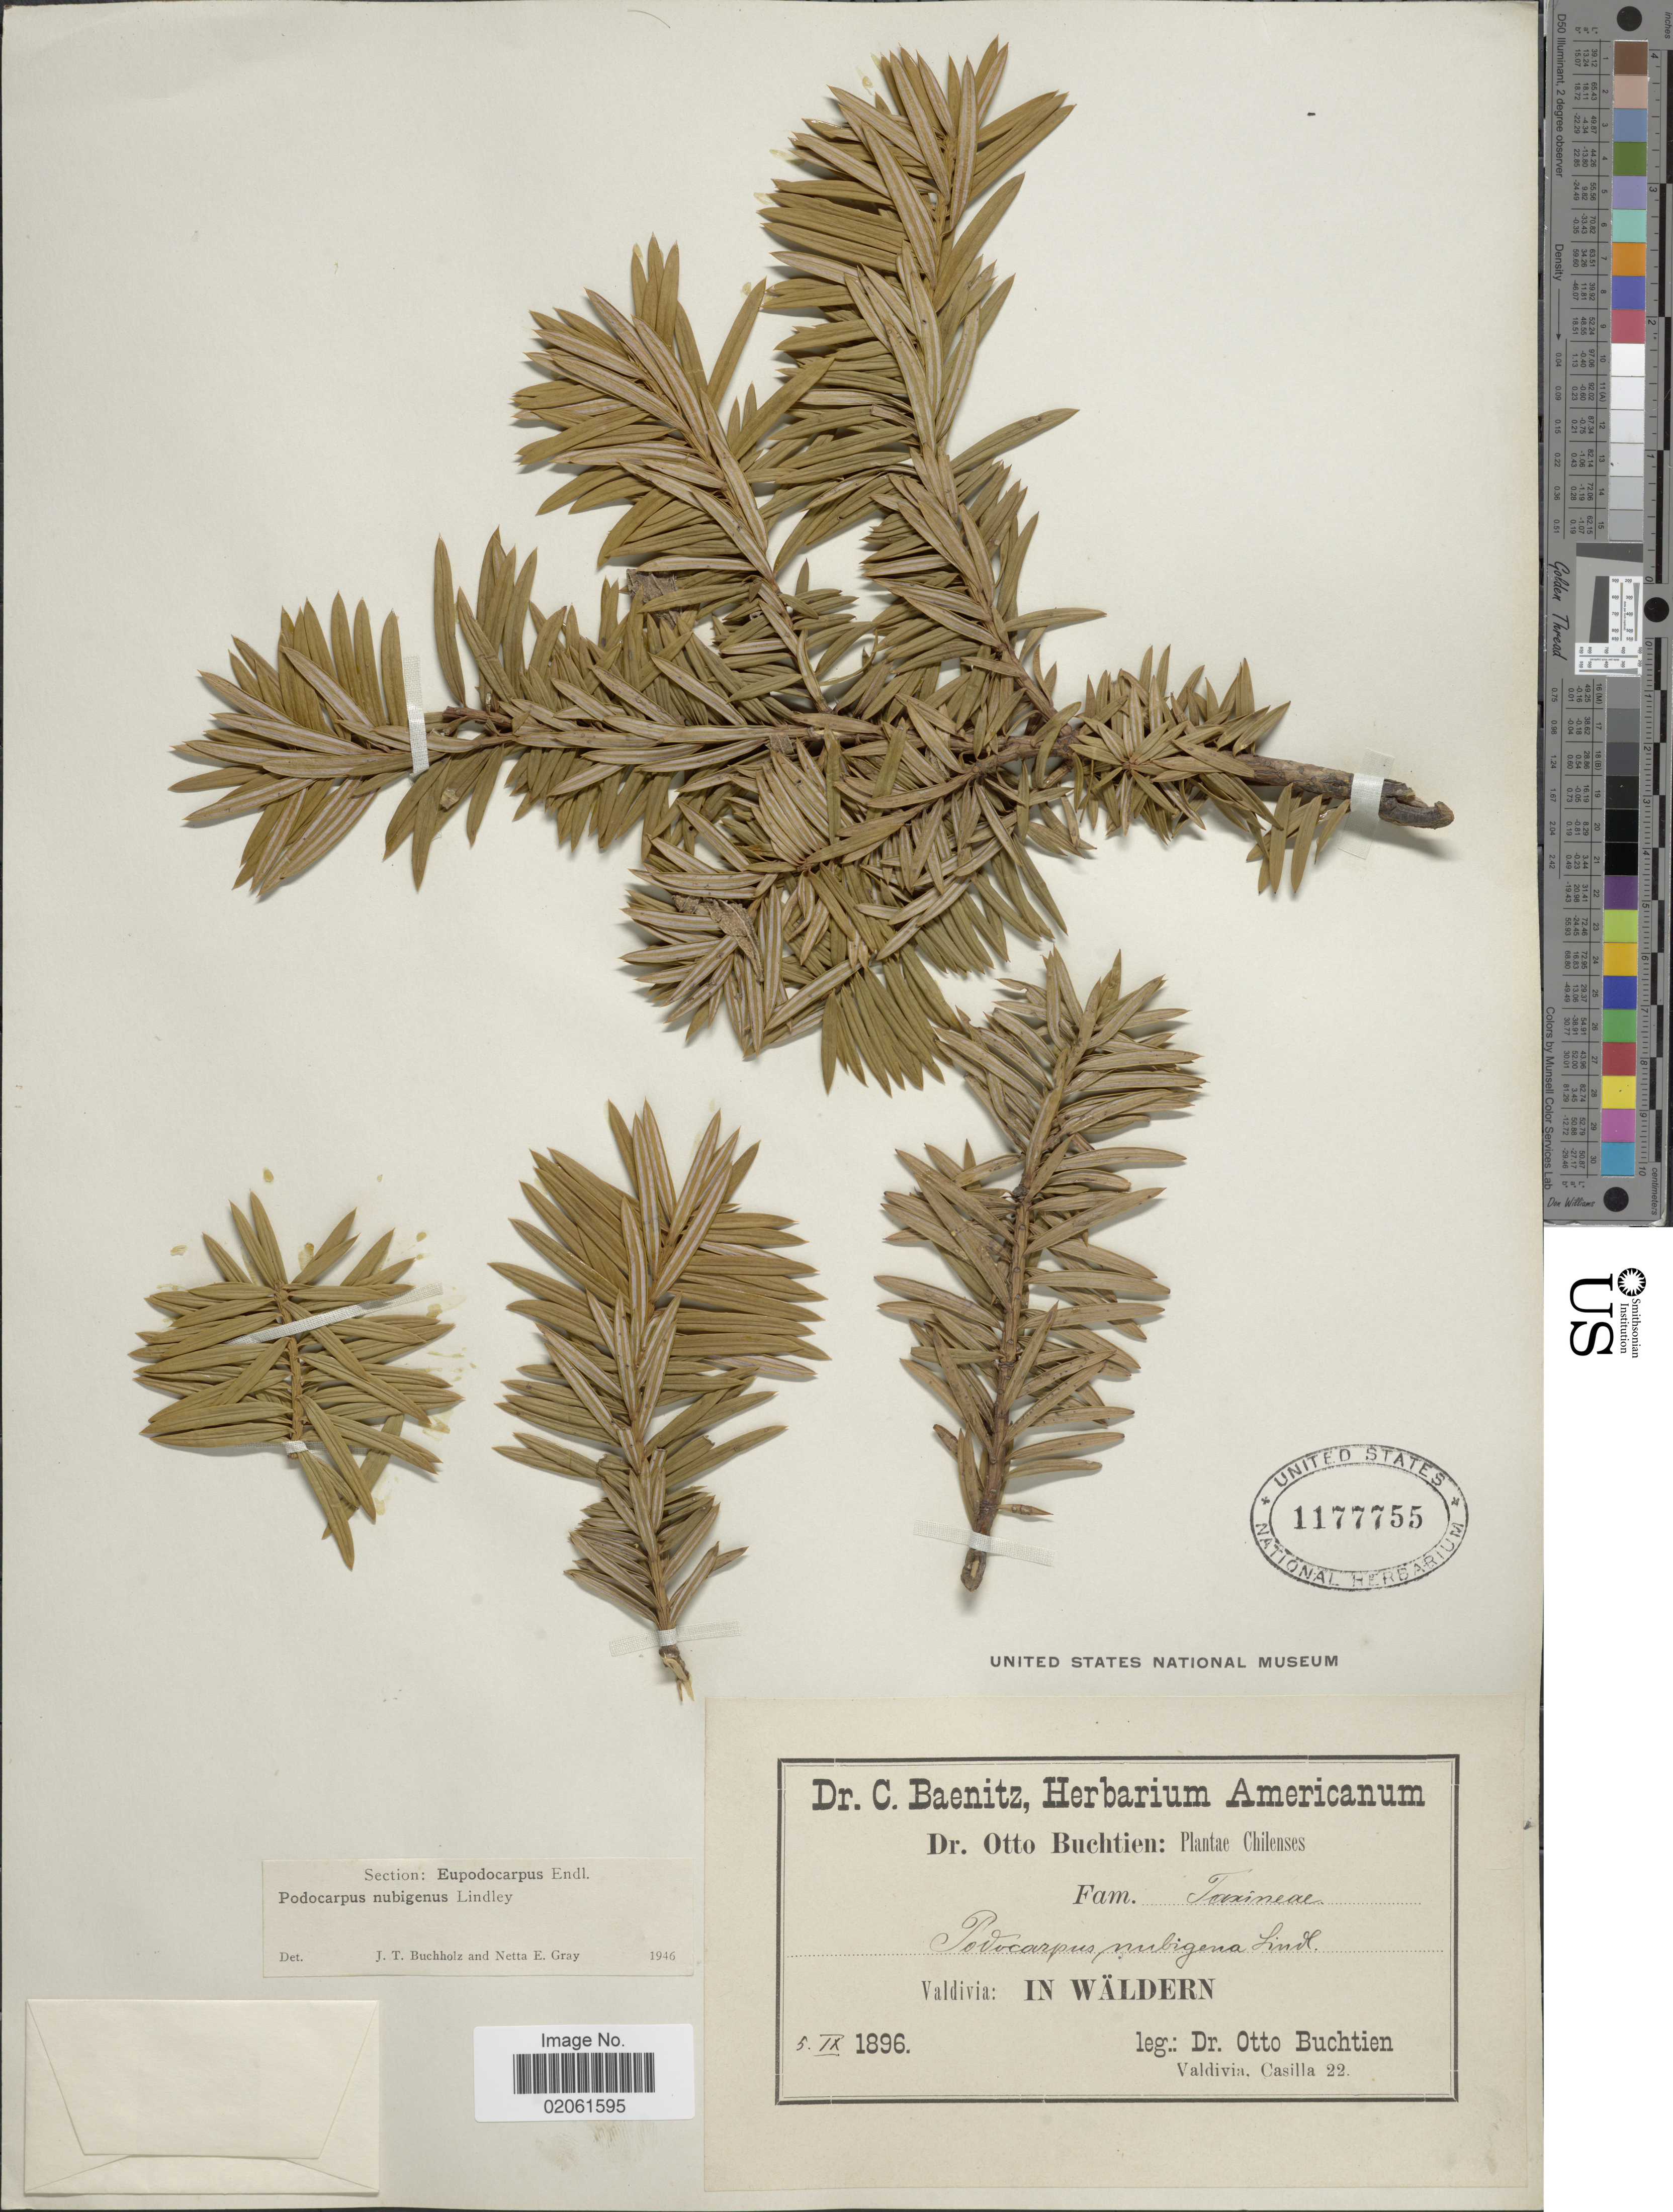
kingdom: Plantae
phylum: Tracheophyta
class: Pinopsida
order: Pinales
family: Podocarpaceae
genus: Podocarpus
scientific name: Podocarpus nubigenus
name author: Lindl.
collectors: O. Buchtien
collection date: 1896-09-05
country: Chile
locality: Chilenses, Valdivia In walderen.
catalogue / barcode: US 1177755